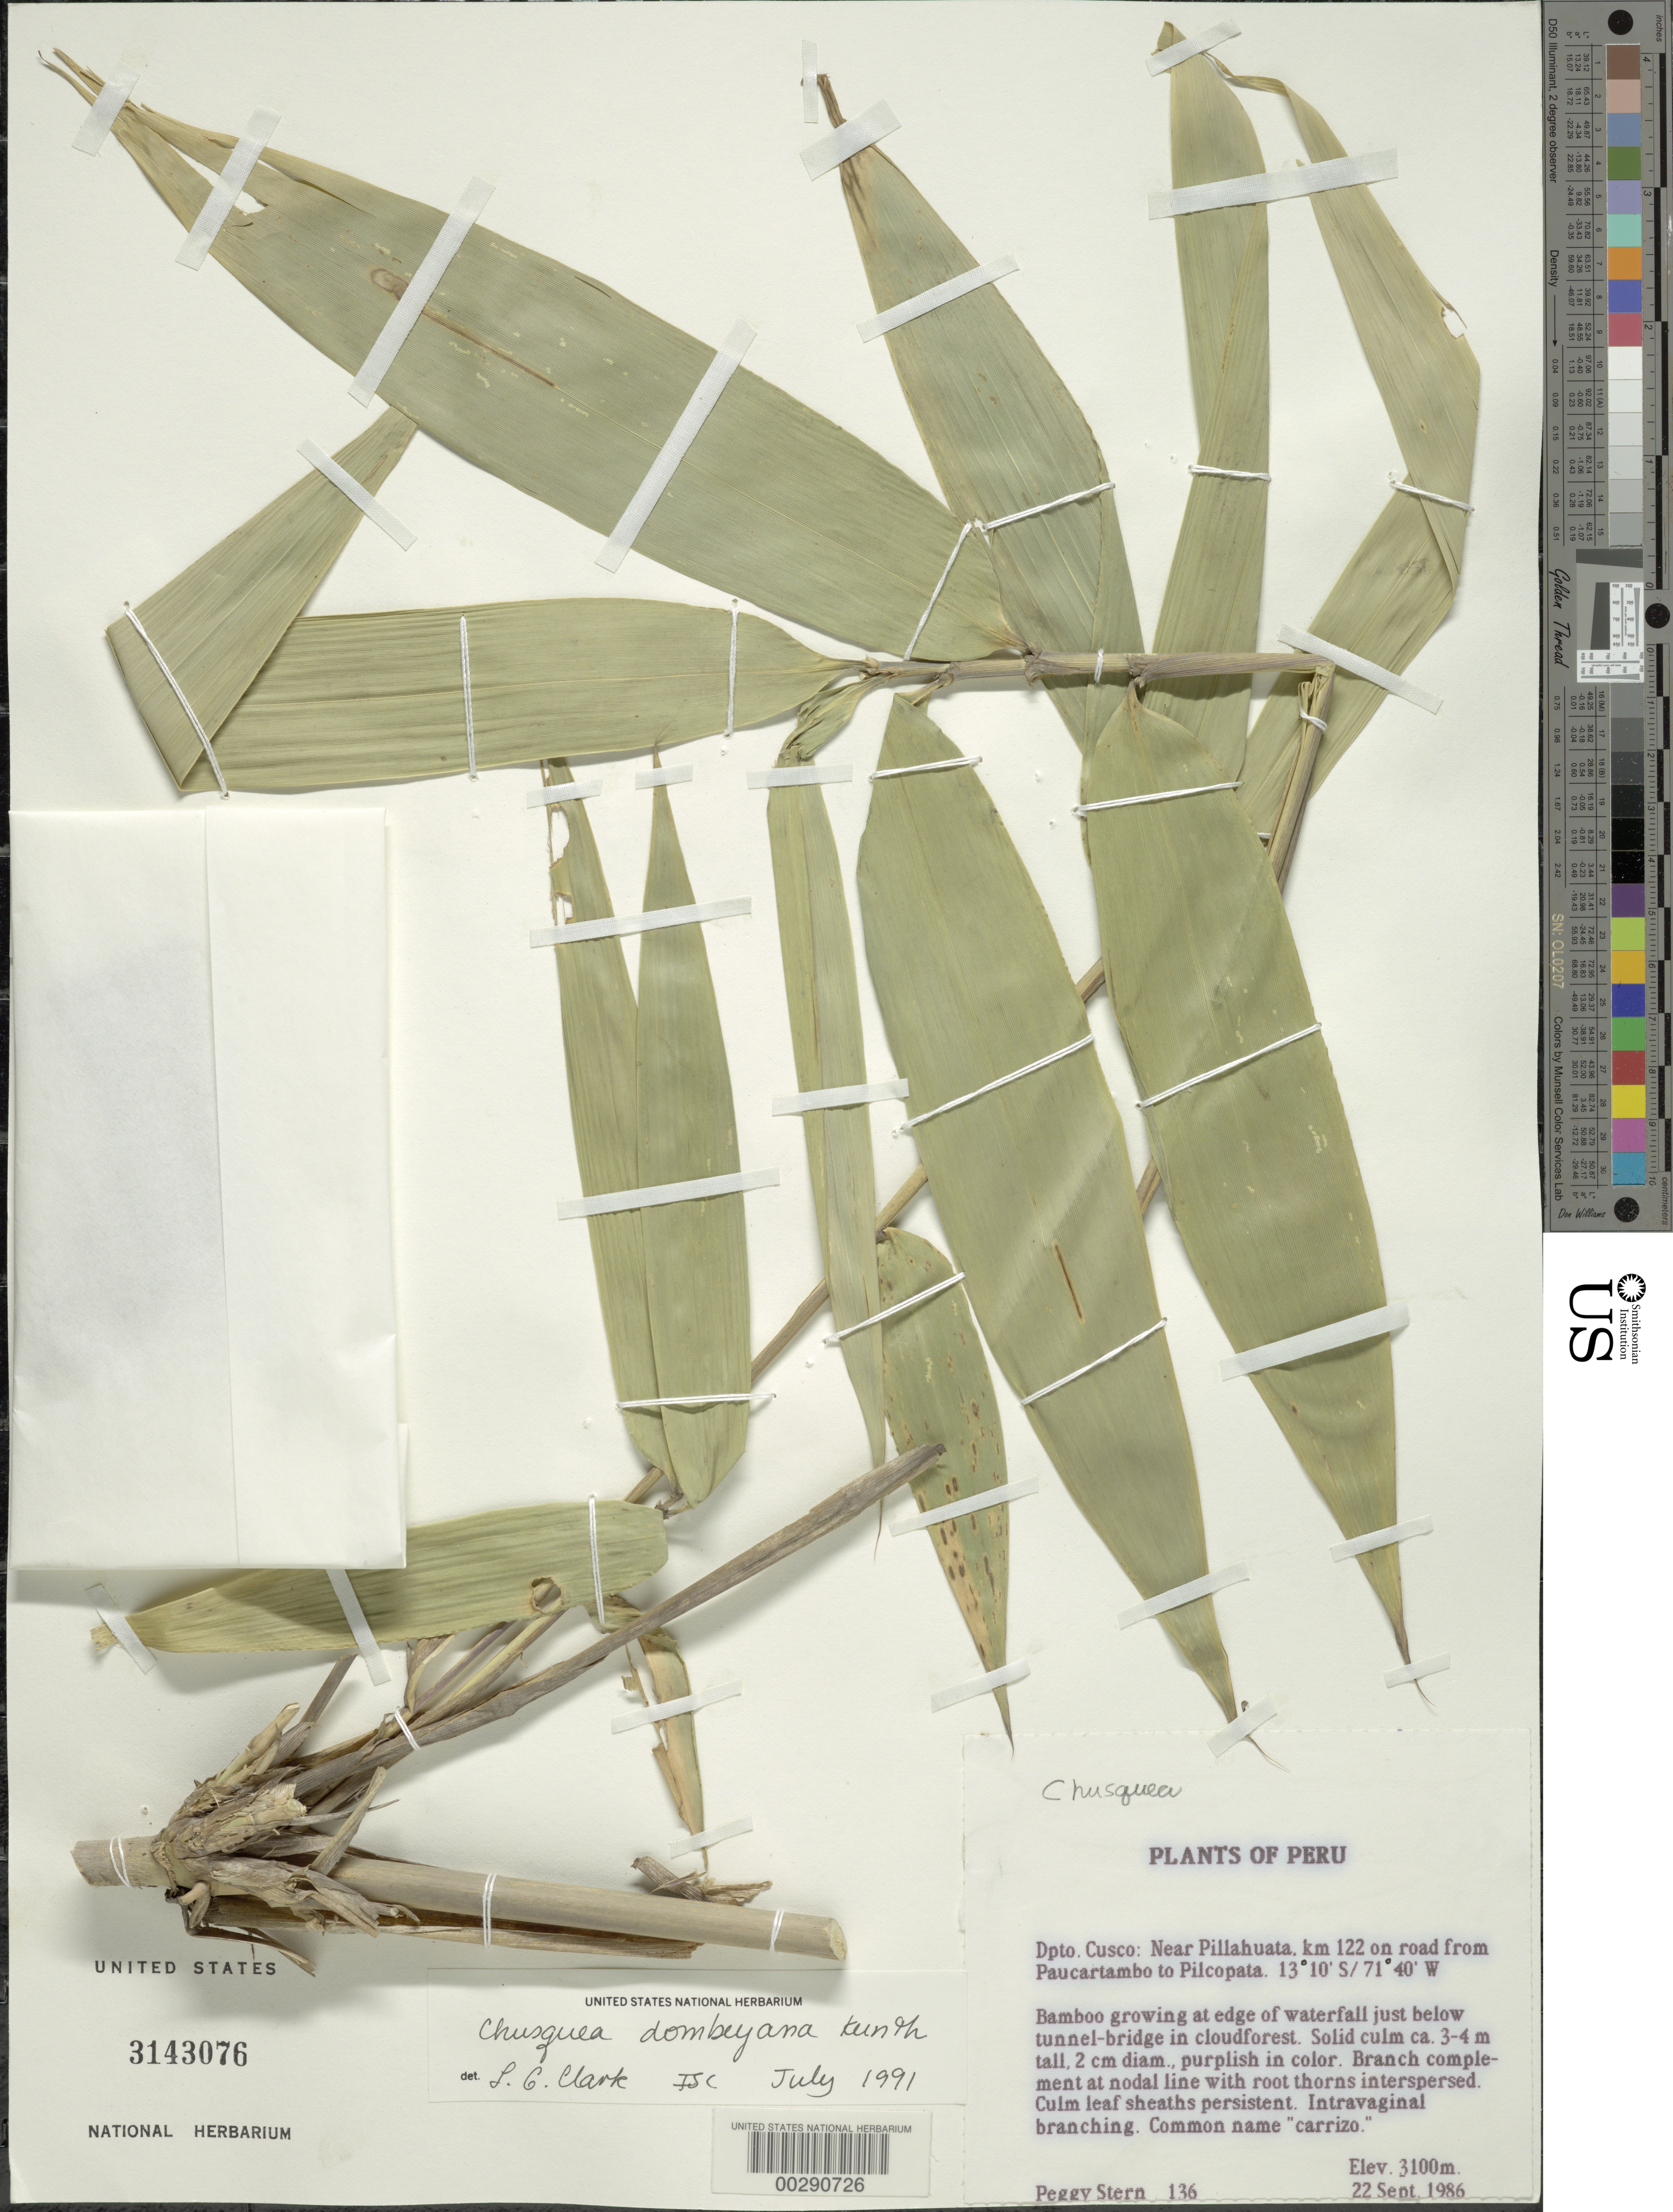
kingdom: Plantae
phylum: Tracheophyta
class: Liliopsida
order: Poales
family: Poaceae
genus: Chusquea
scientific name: Chusquea dombeyana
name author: Kunth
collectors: P. Stern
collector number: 136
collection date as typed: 22 Sep 1986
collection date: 1986-09-22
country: Peru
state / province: Cusco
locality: near Pillahuata, km 122 on road from Paucartambo to Pilcopata, just below tunnel-bridge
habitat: At edge of waterfall in cloudforest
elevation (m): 3100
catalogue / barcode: US 3143076